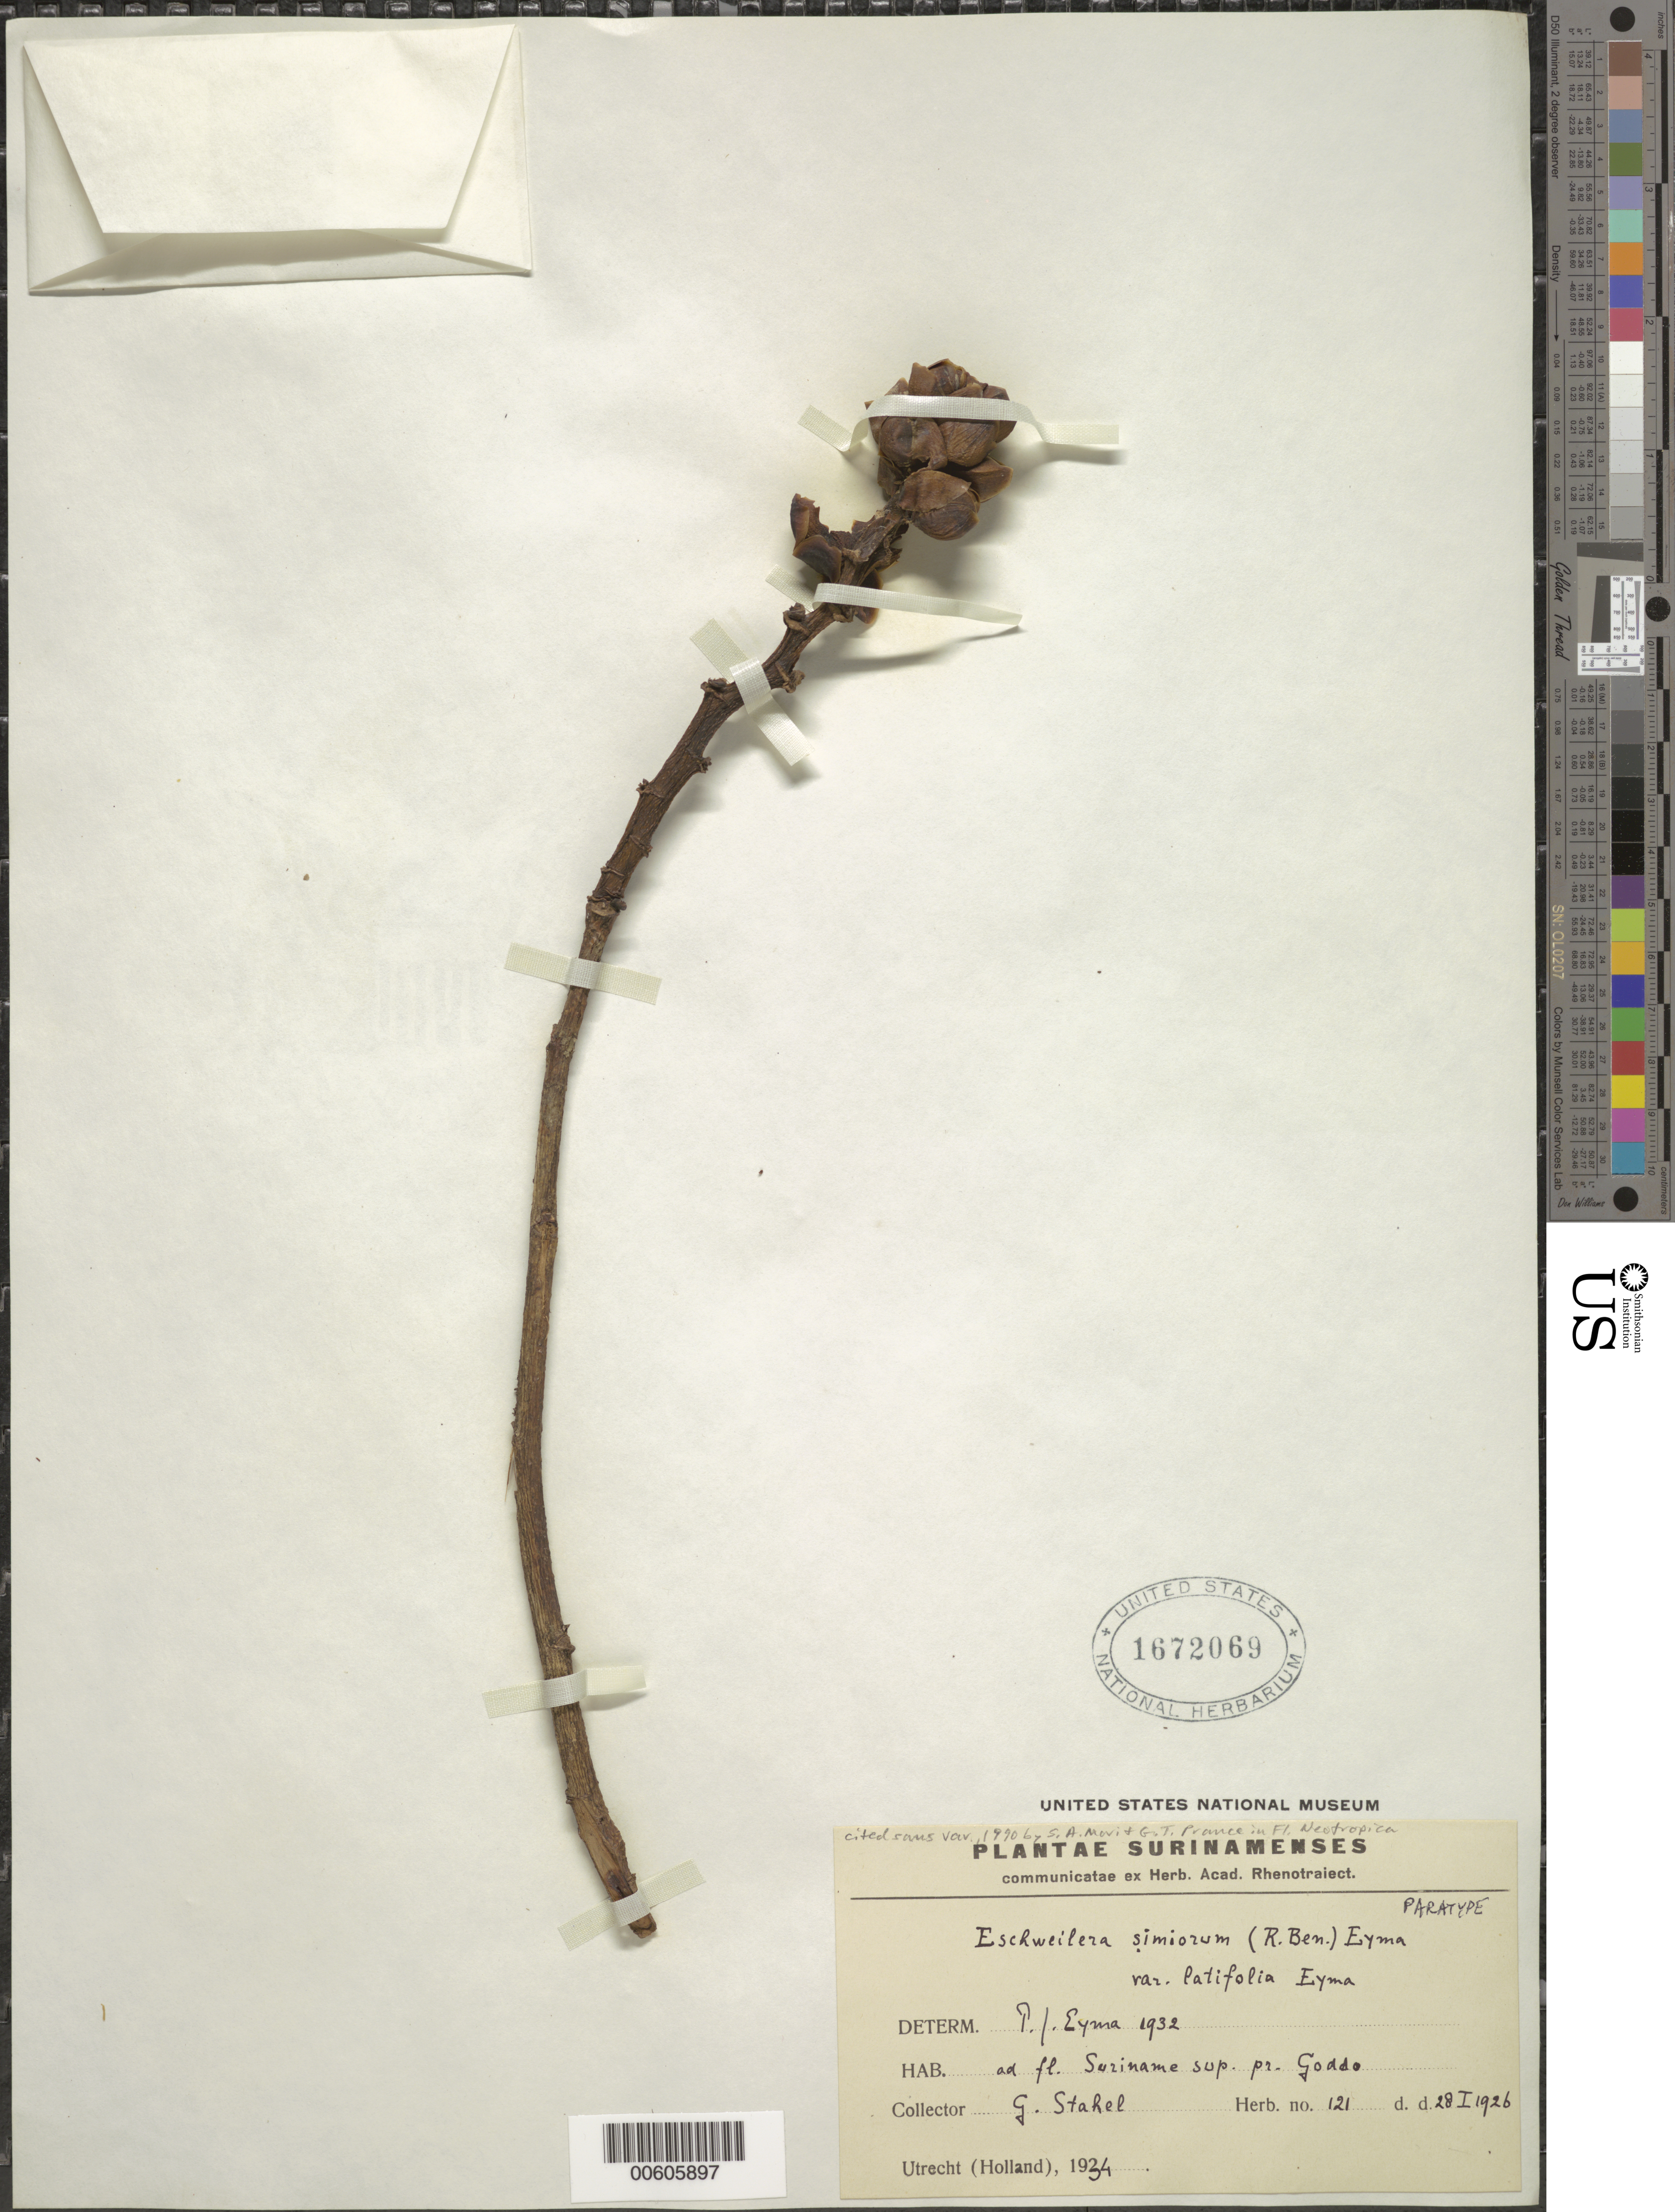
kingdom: Plantae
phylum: Tracheophyta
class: Magnoliopsida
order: Ericales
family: Lecythidaceae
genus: Eschweilera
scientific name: Eschweilera simiorum var. latifolia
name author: Eyma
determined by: Mori, Scott A.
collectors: G. Stahel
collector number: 121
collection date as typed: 28-Jan-26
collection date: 1926-01-28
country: Suriname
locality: SURINAME R., sup. pr. Goddo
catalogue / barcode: US 1672069